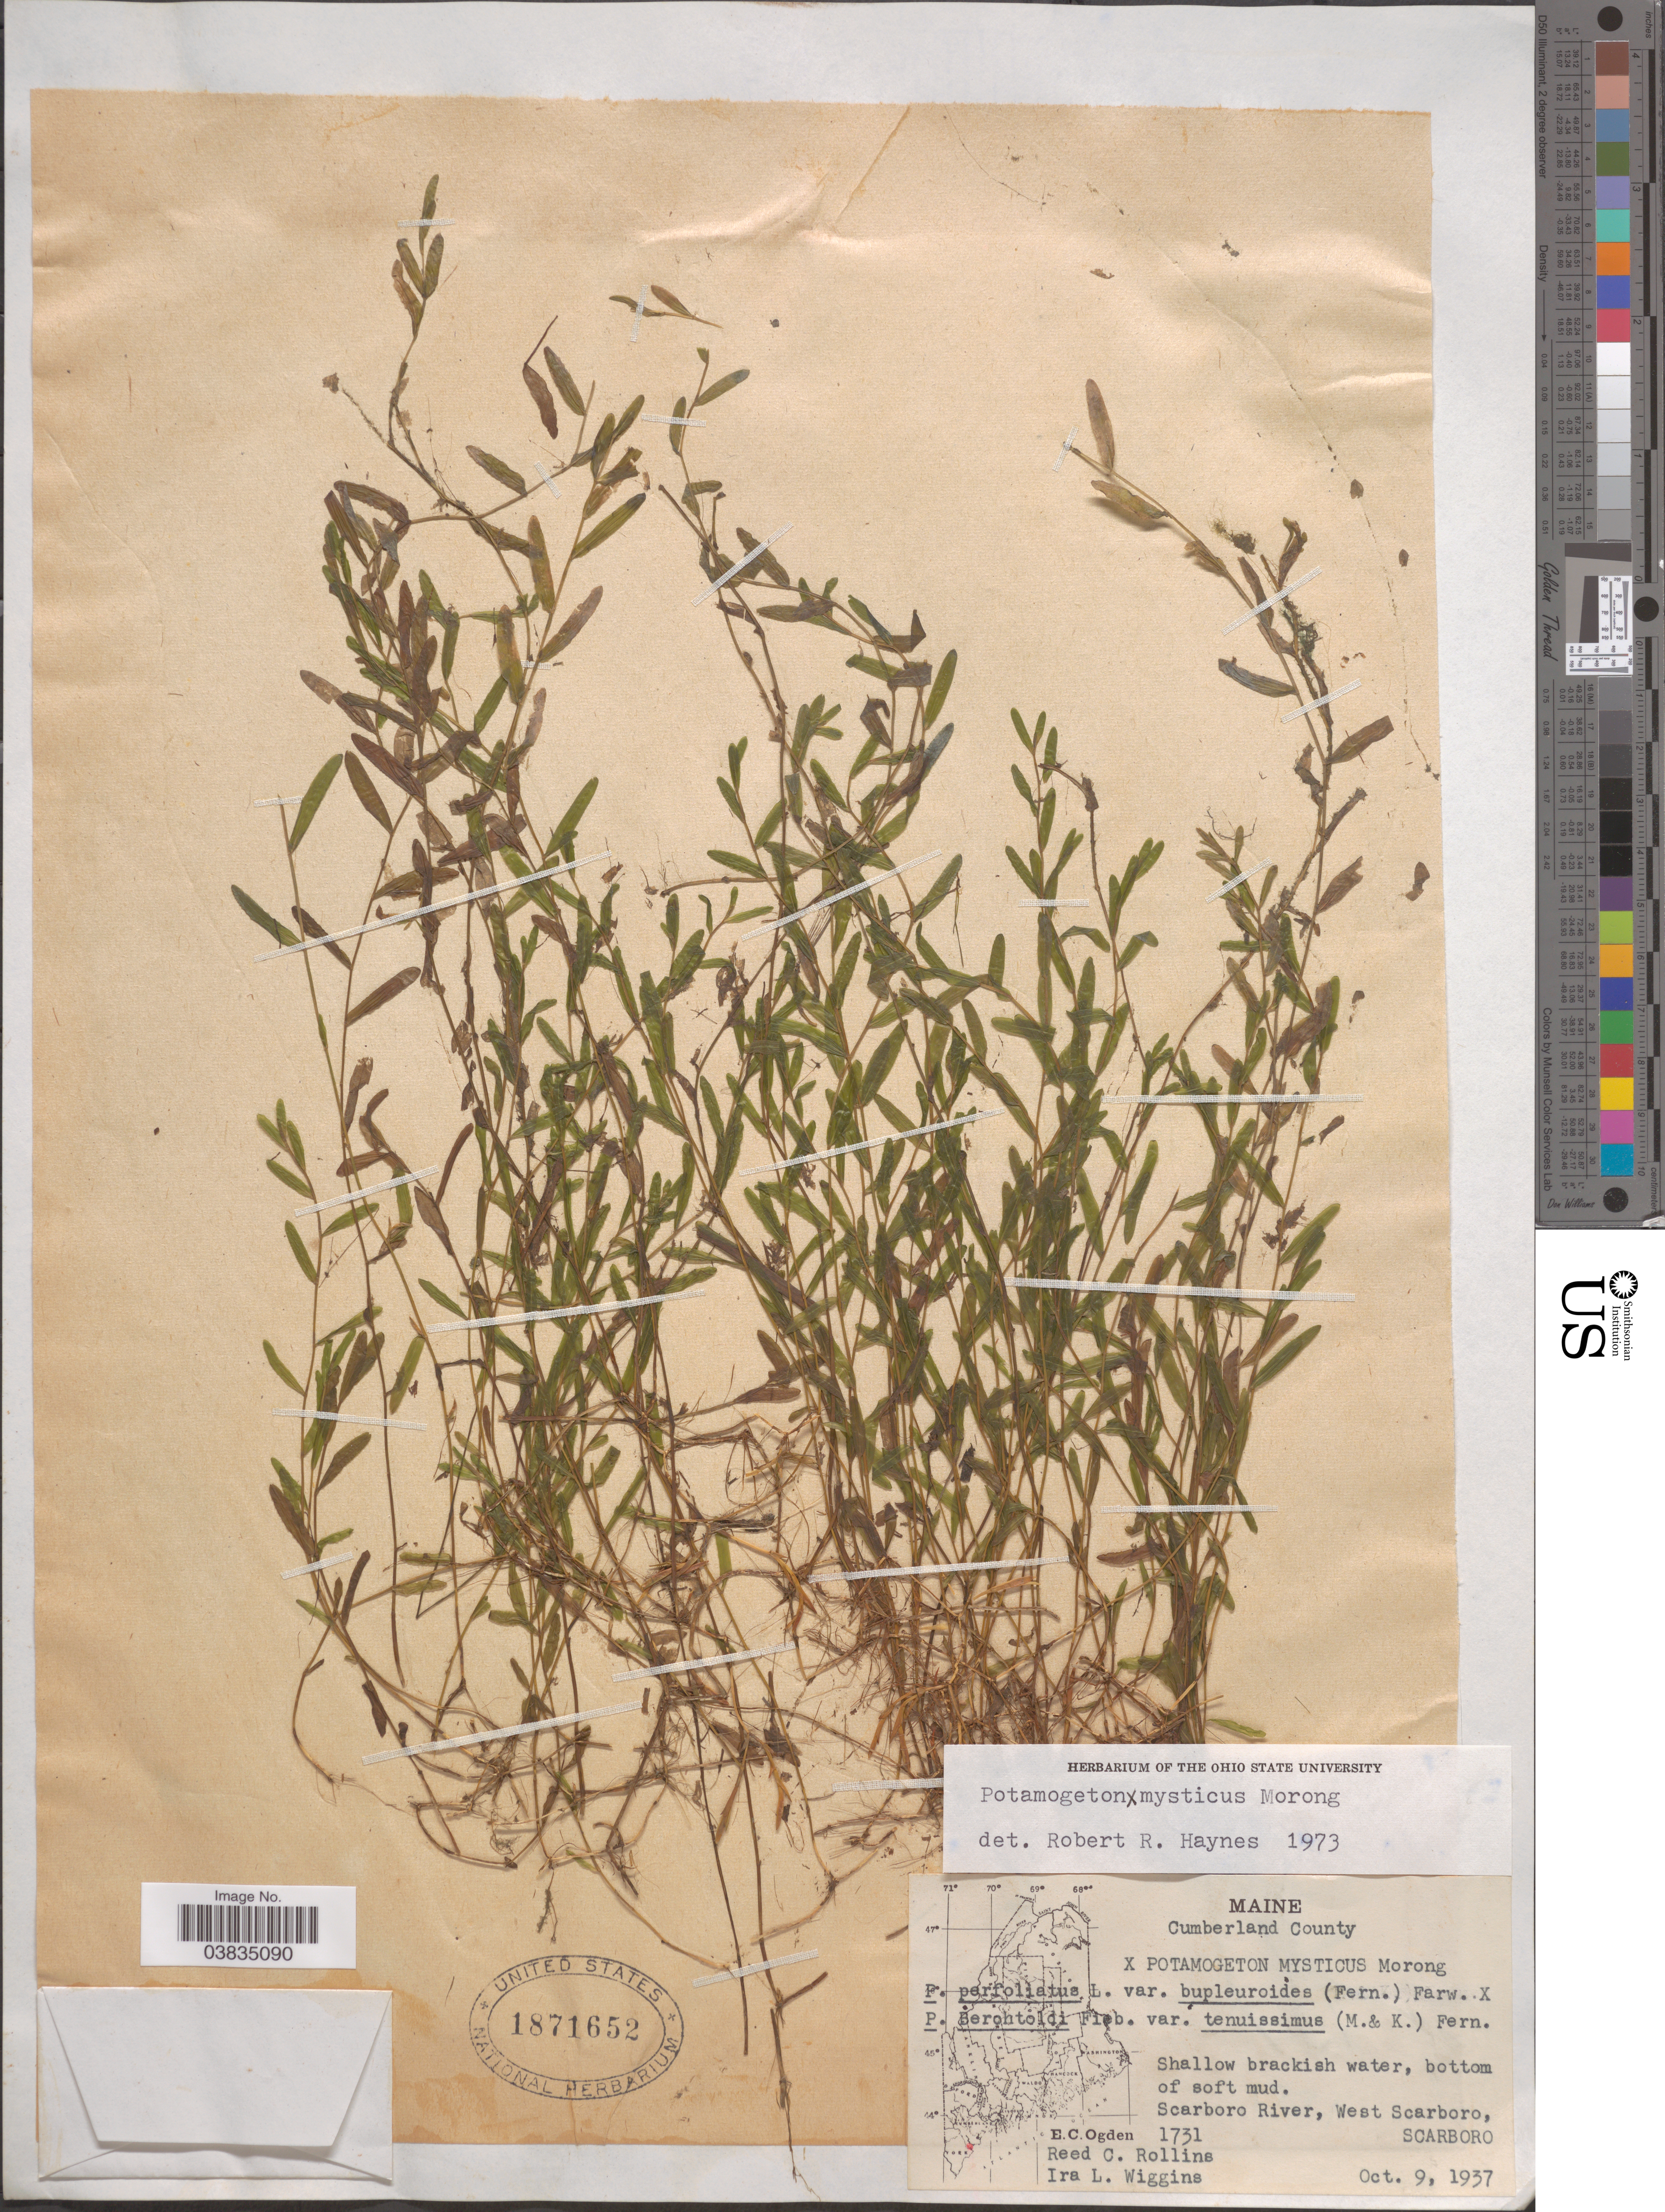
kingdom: Plantae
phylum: Tracheophyta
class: Liliopsida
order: Alismatales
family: Potamogetonaceae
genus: Potamogeton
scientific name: Potamogeton mysticus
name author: Morong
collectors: E. Ogden, R. C. Rollins & I. L. Wiggins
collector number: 1731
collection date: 1937-10-09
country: United States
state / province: Maine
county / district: Cumberland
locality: Cumberland County. Scarboro River, West Scarboro, Scarboro.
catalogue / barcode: US 1871652